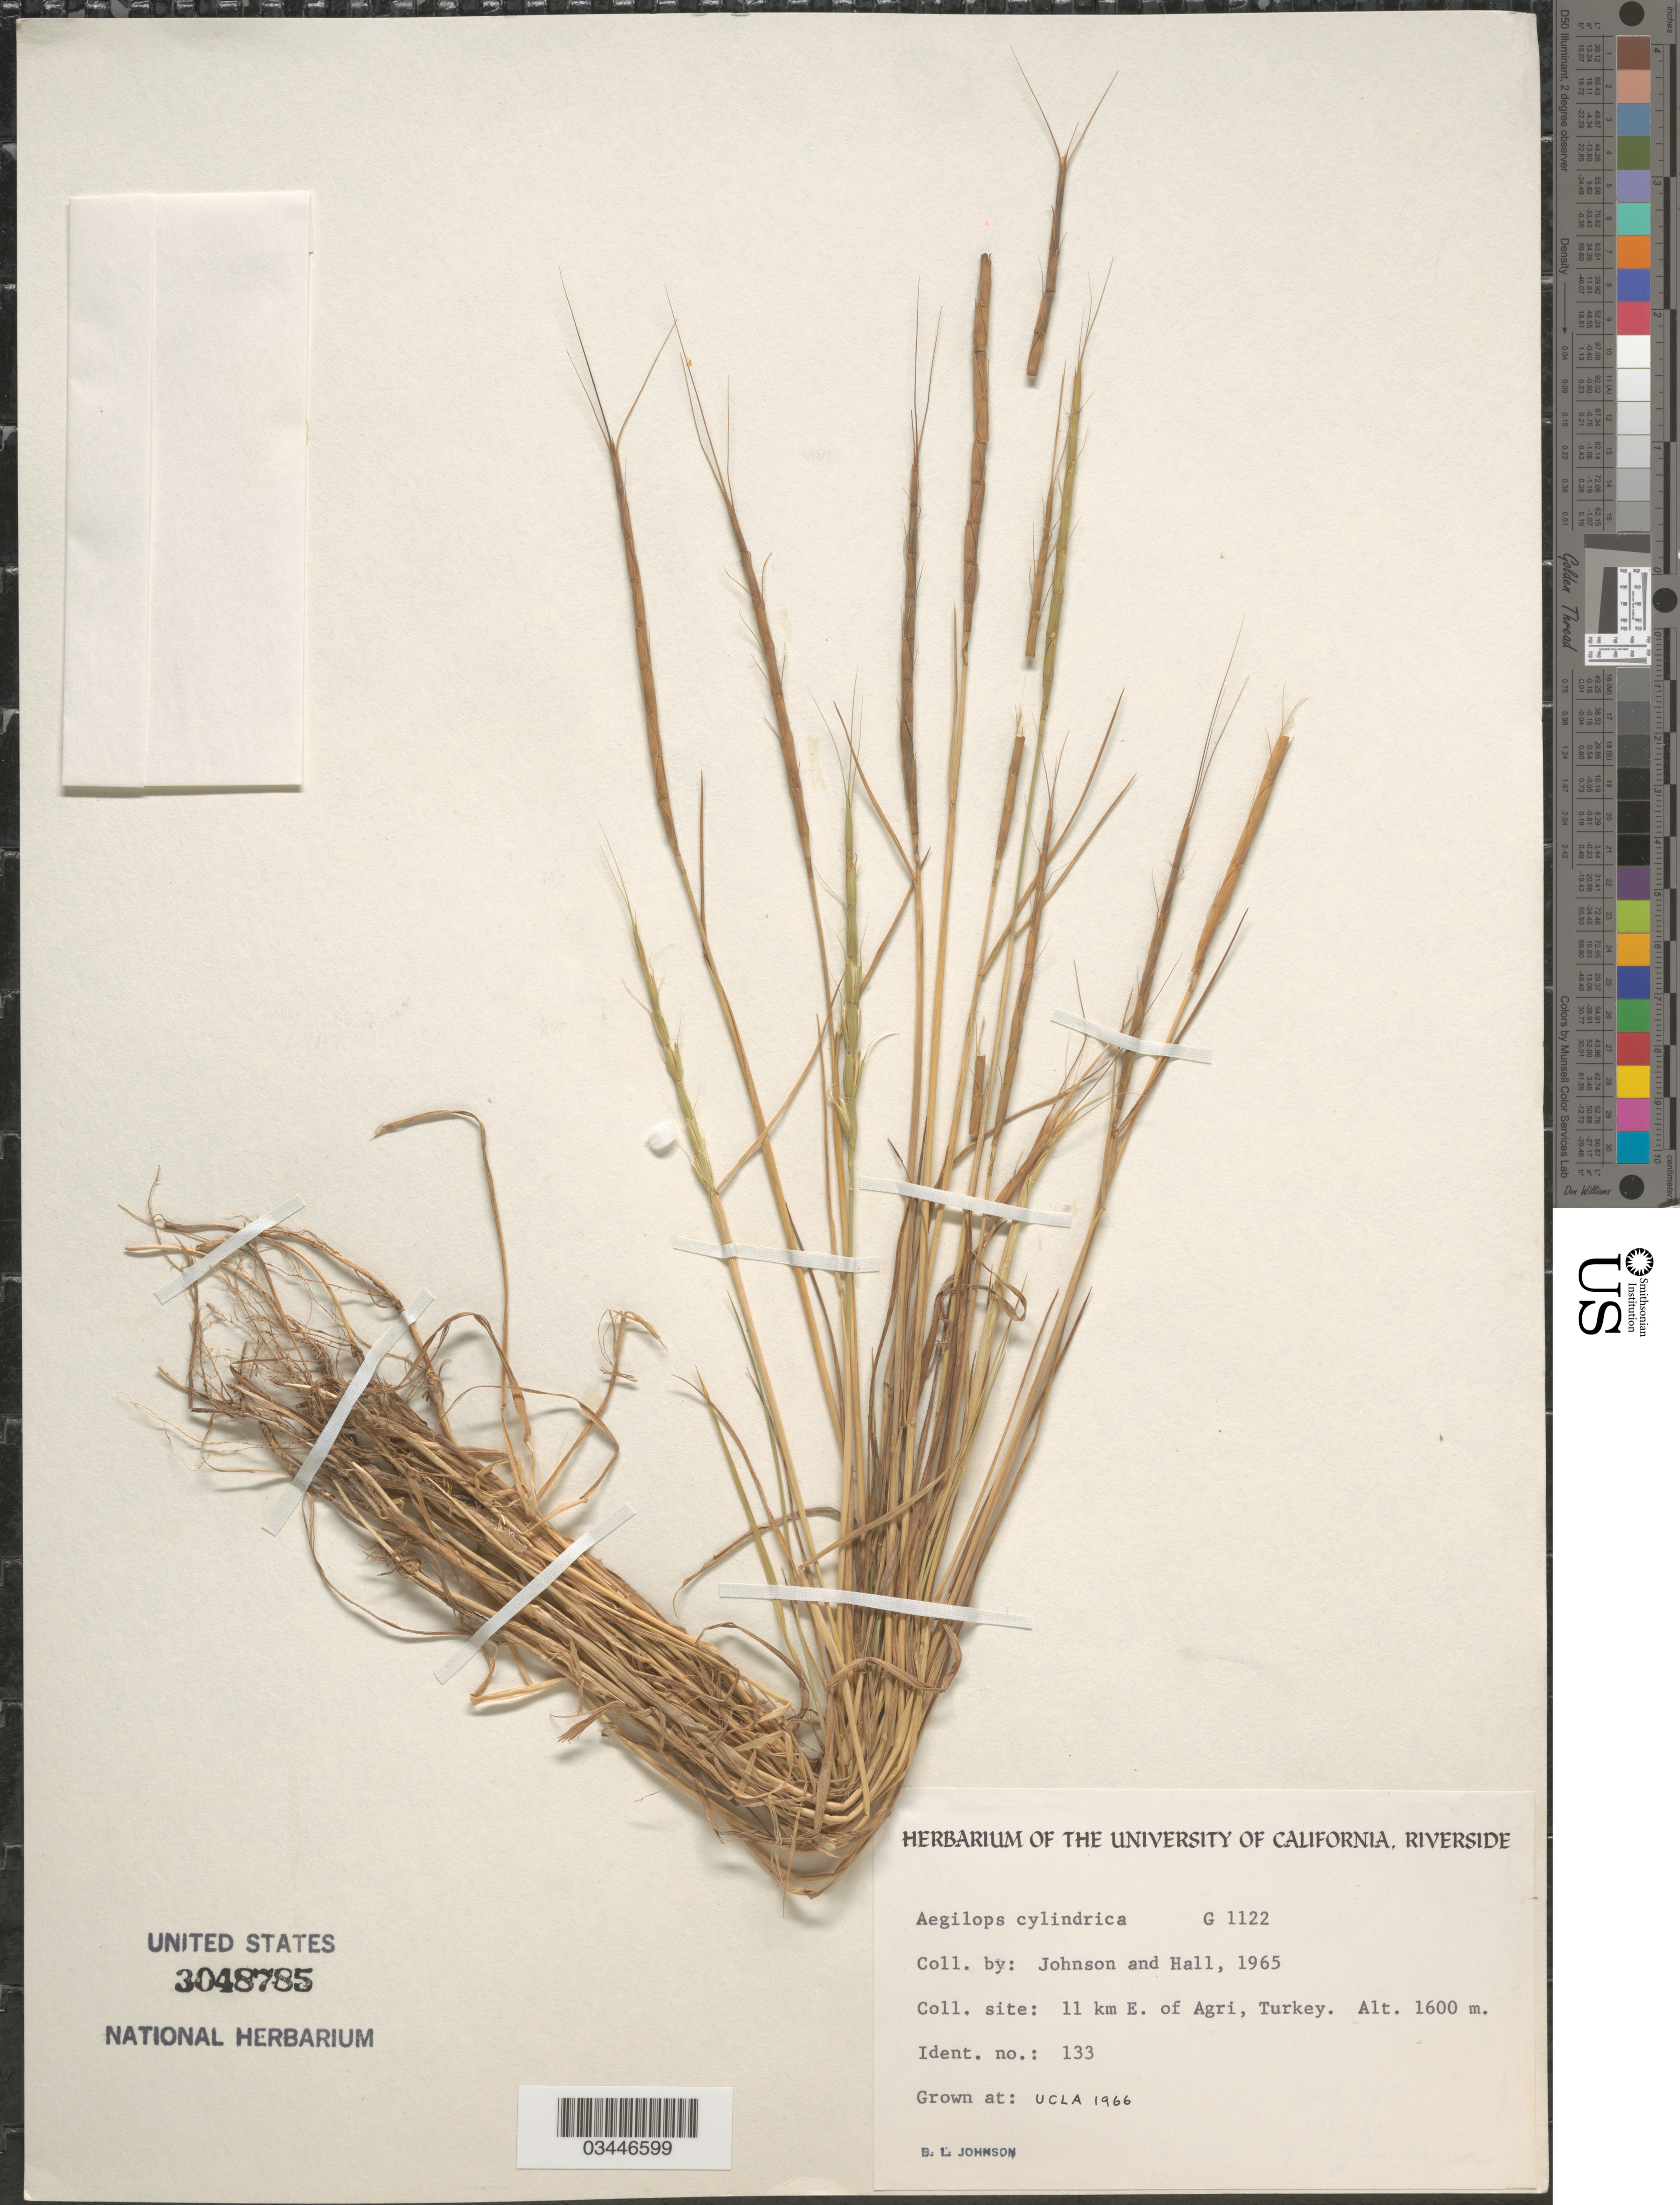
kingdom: Plantae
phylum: Tracheophyta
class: Liliopsida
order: Poales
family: Poaceae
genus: Aegilops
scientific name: Aegilops cylindrica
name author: Host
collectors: B. Johnson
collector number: G1122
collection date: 1966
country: United States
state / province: California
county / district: Los Angeles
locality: UCLA.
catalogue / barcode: US 3048785